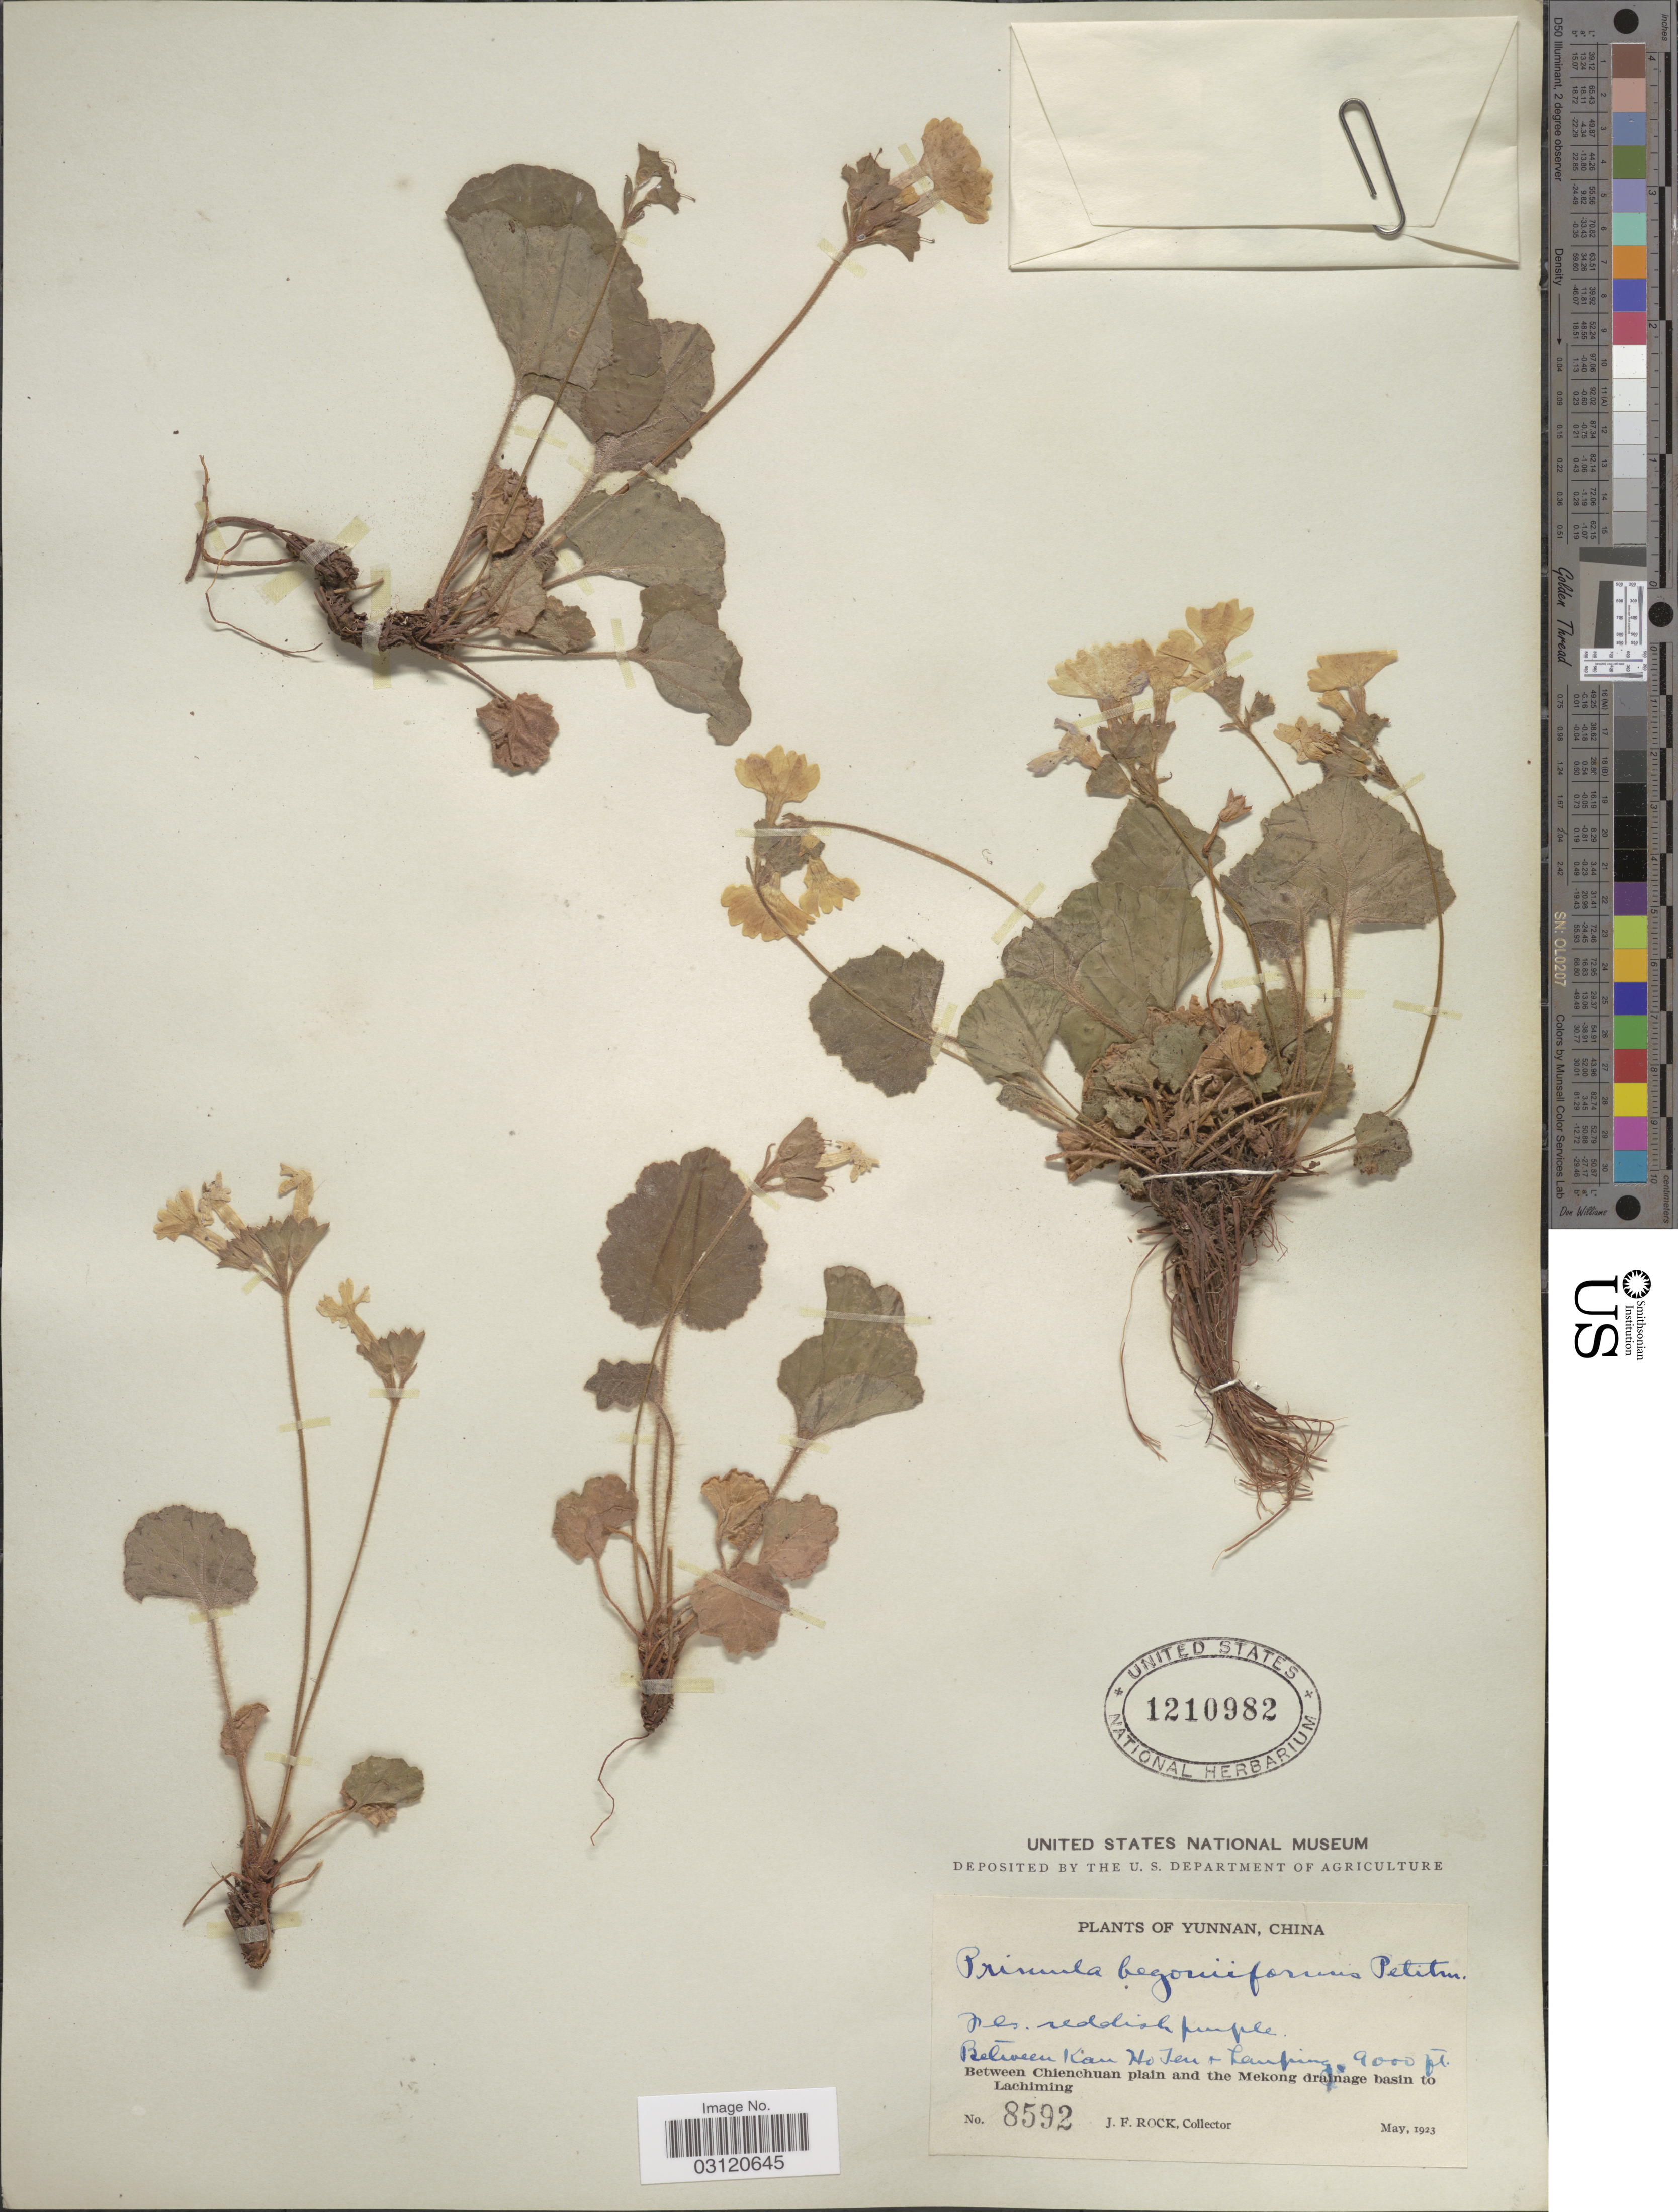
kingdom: Plantae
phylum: Tracheophyta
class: Magnoliopsida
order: Ericales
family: Primulaceae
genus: Primula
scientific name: Primula begoniiformis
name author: Petitm.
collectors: J. Rock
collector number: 8592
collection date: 1923-05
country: China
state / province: Yunnan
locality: Between Kau Ho Ten & Lanping, Between Chienchuan plain and the Mekong drainage basin to Lachiming.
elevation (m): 2743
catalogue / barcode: US 1210982